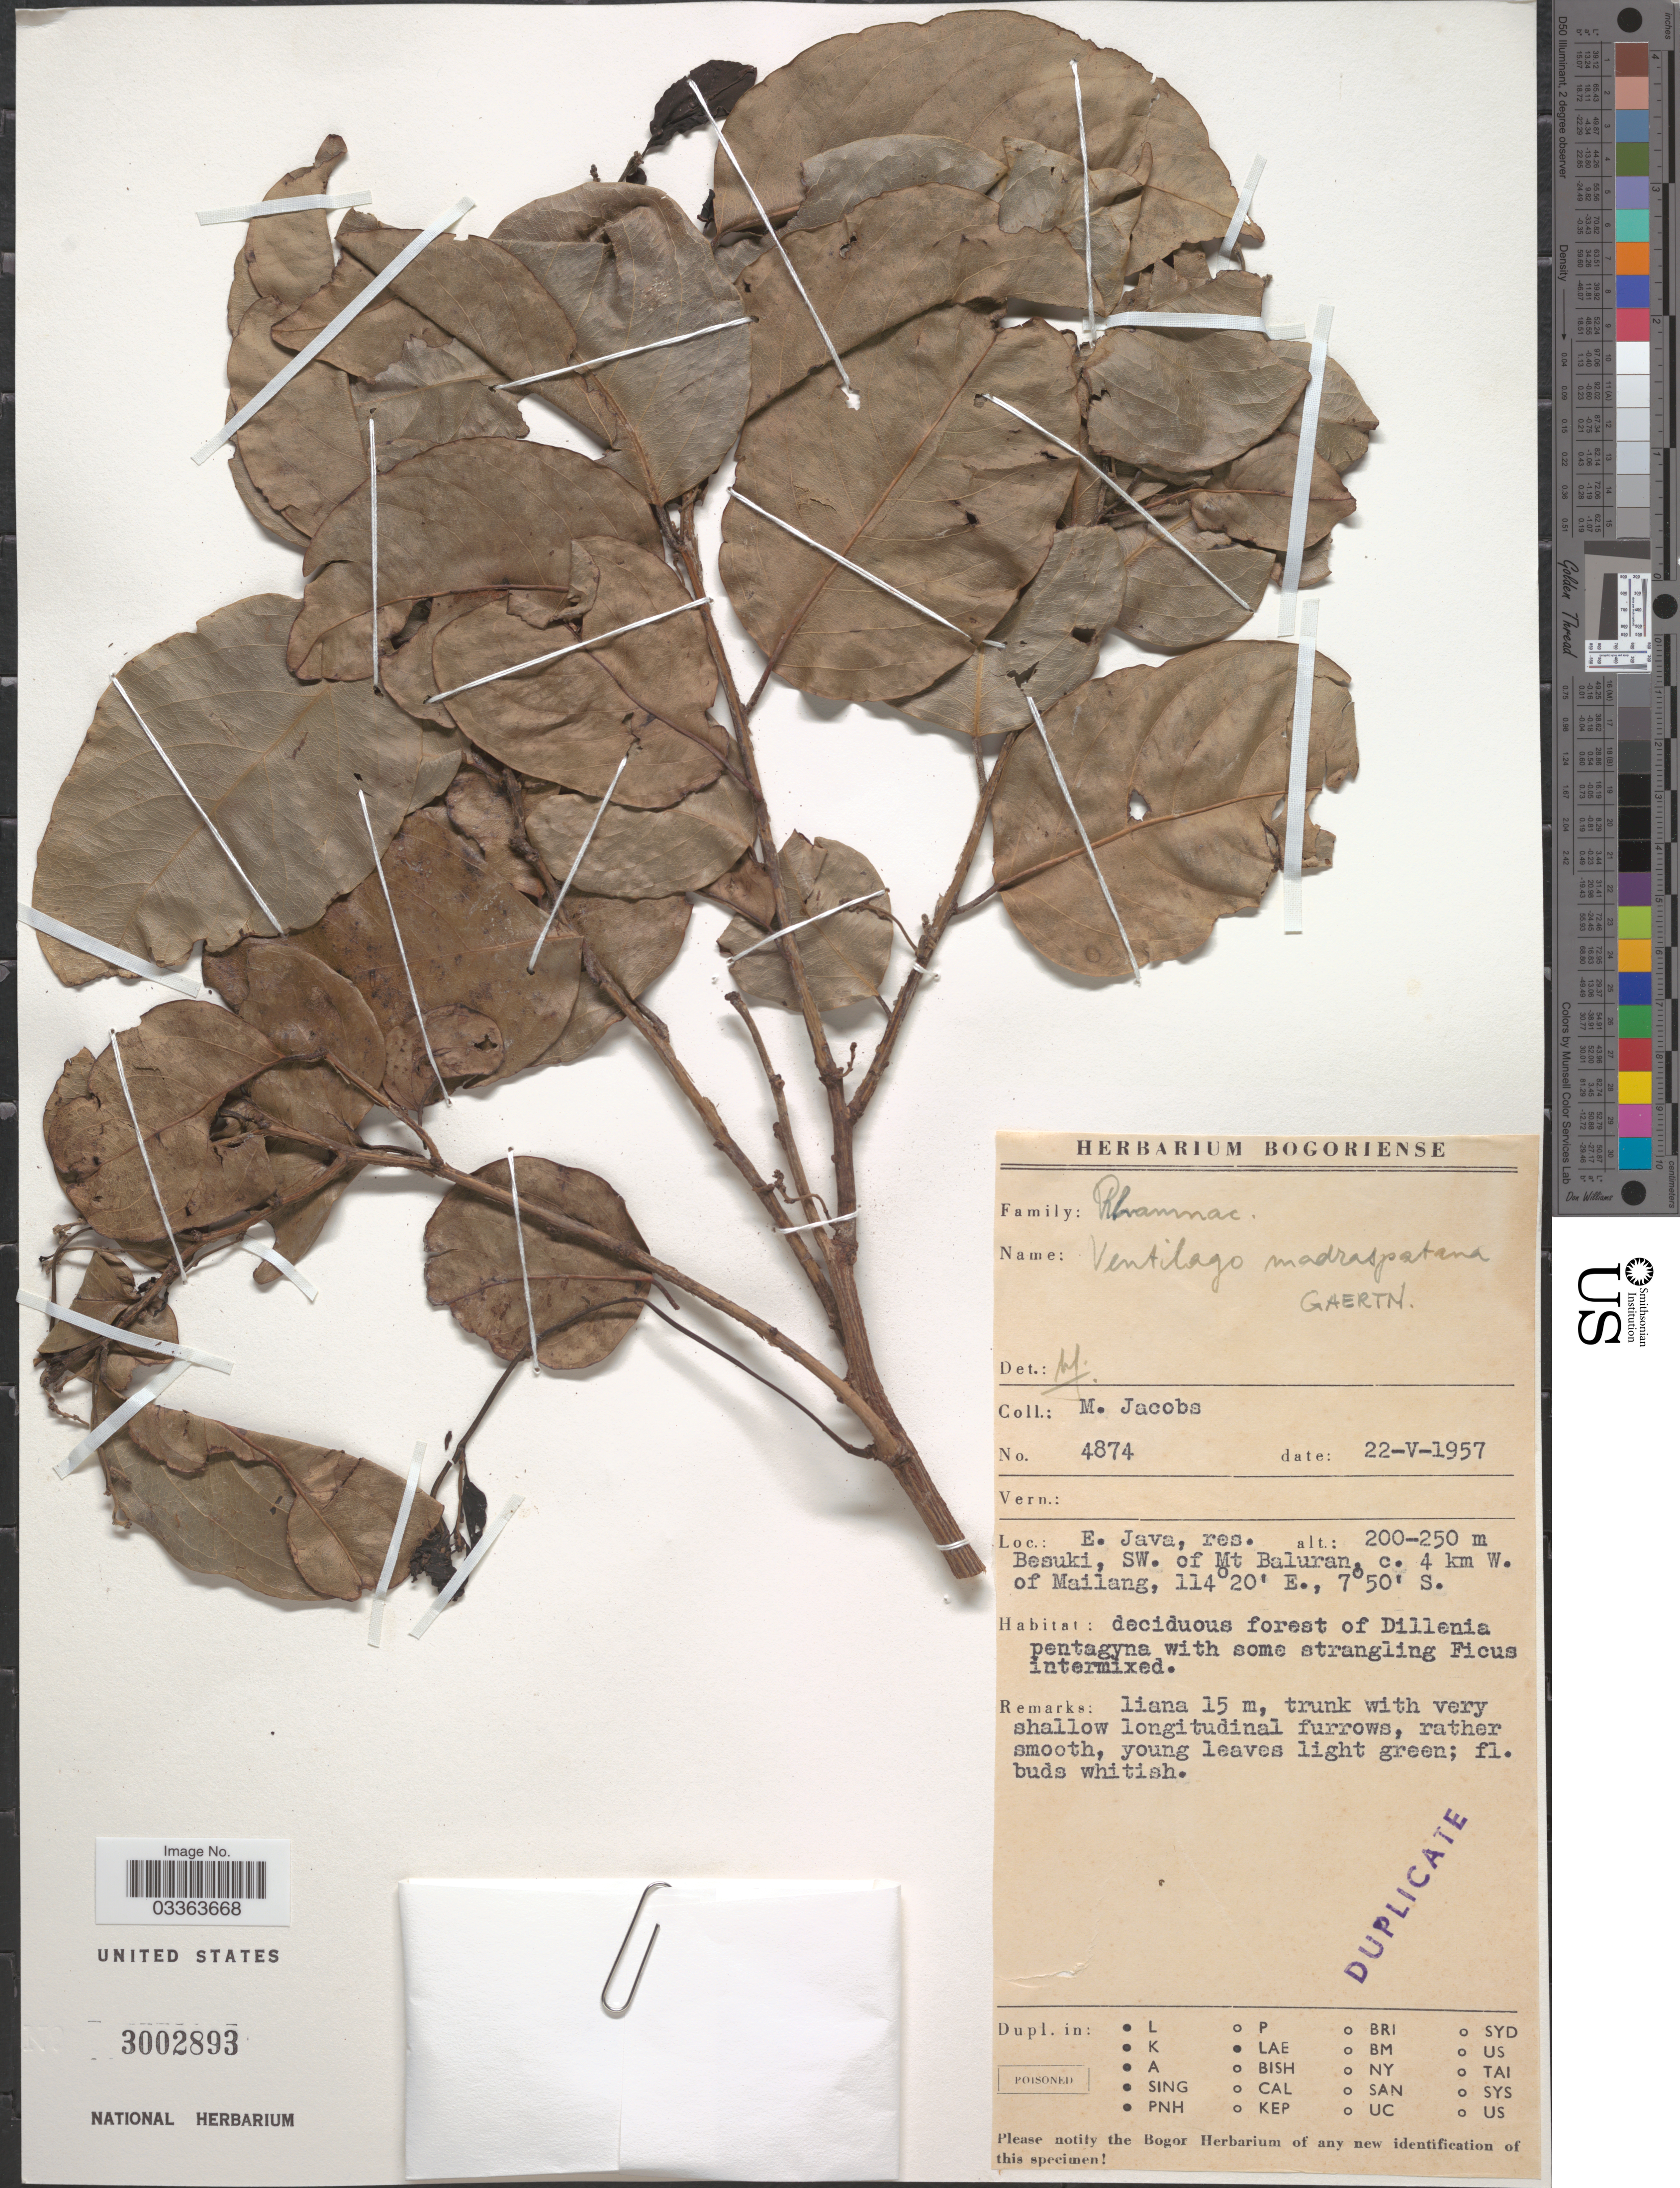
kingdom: Plantae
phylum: Tracheophyta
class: Magnoliopsida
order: Rosales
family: Rhamnaceae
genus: Ventilago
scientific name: Ventilago madraspatana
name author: Gaertn.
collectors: M. Jacobs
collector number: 4874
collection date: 1957-05-22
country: Indonesia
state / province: Java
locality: E. Java, res. Besuki, SW. of Mt. Baluran, c. 4 km W. of Mailang.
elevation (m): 200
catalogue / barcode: US 3002893